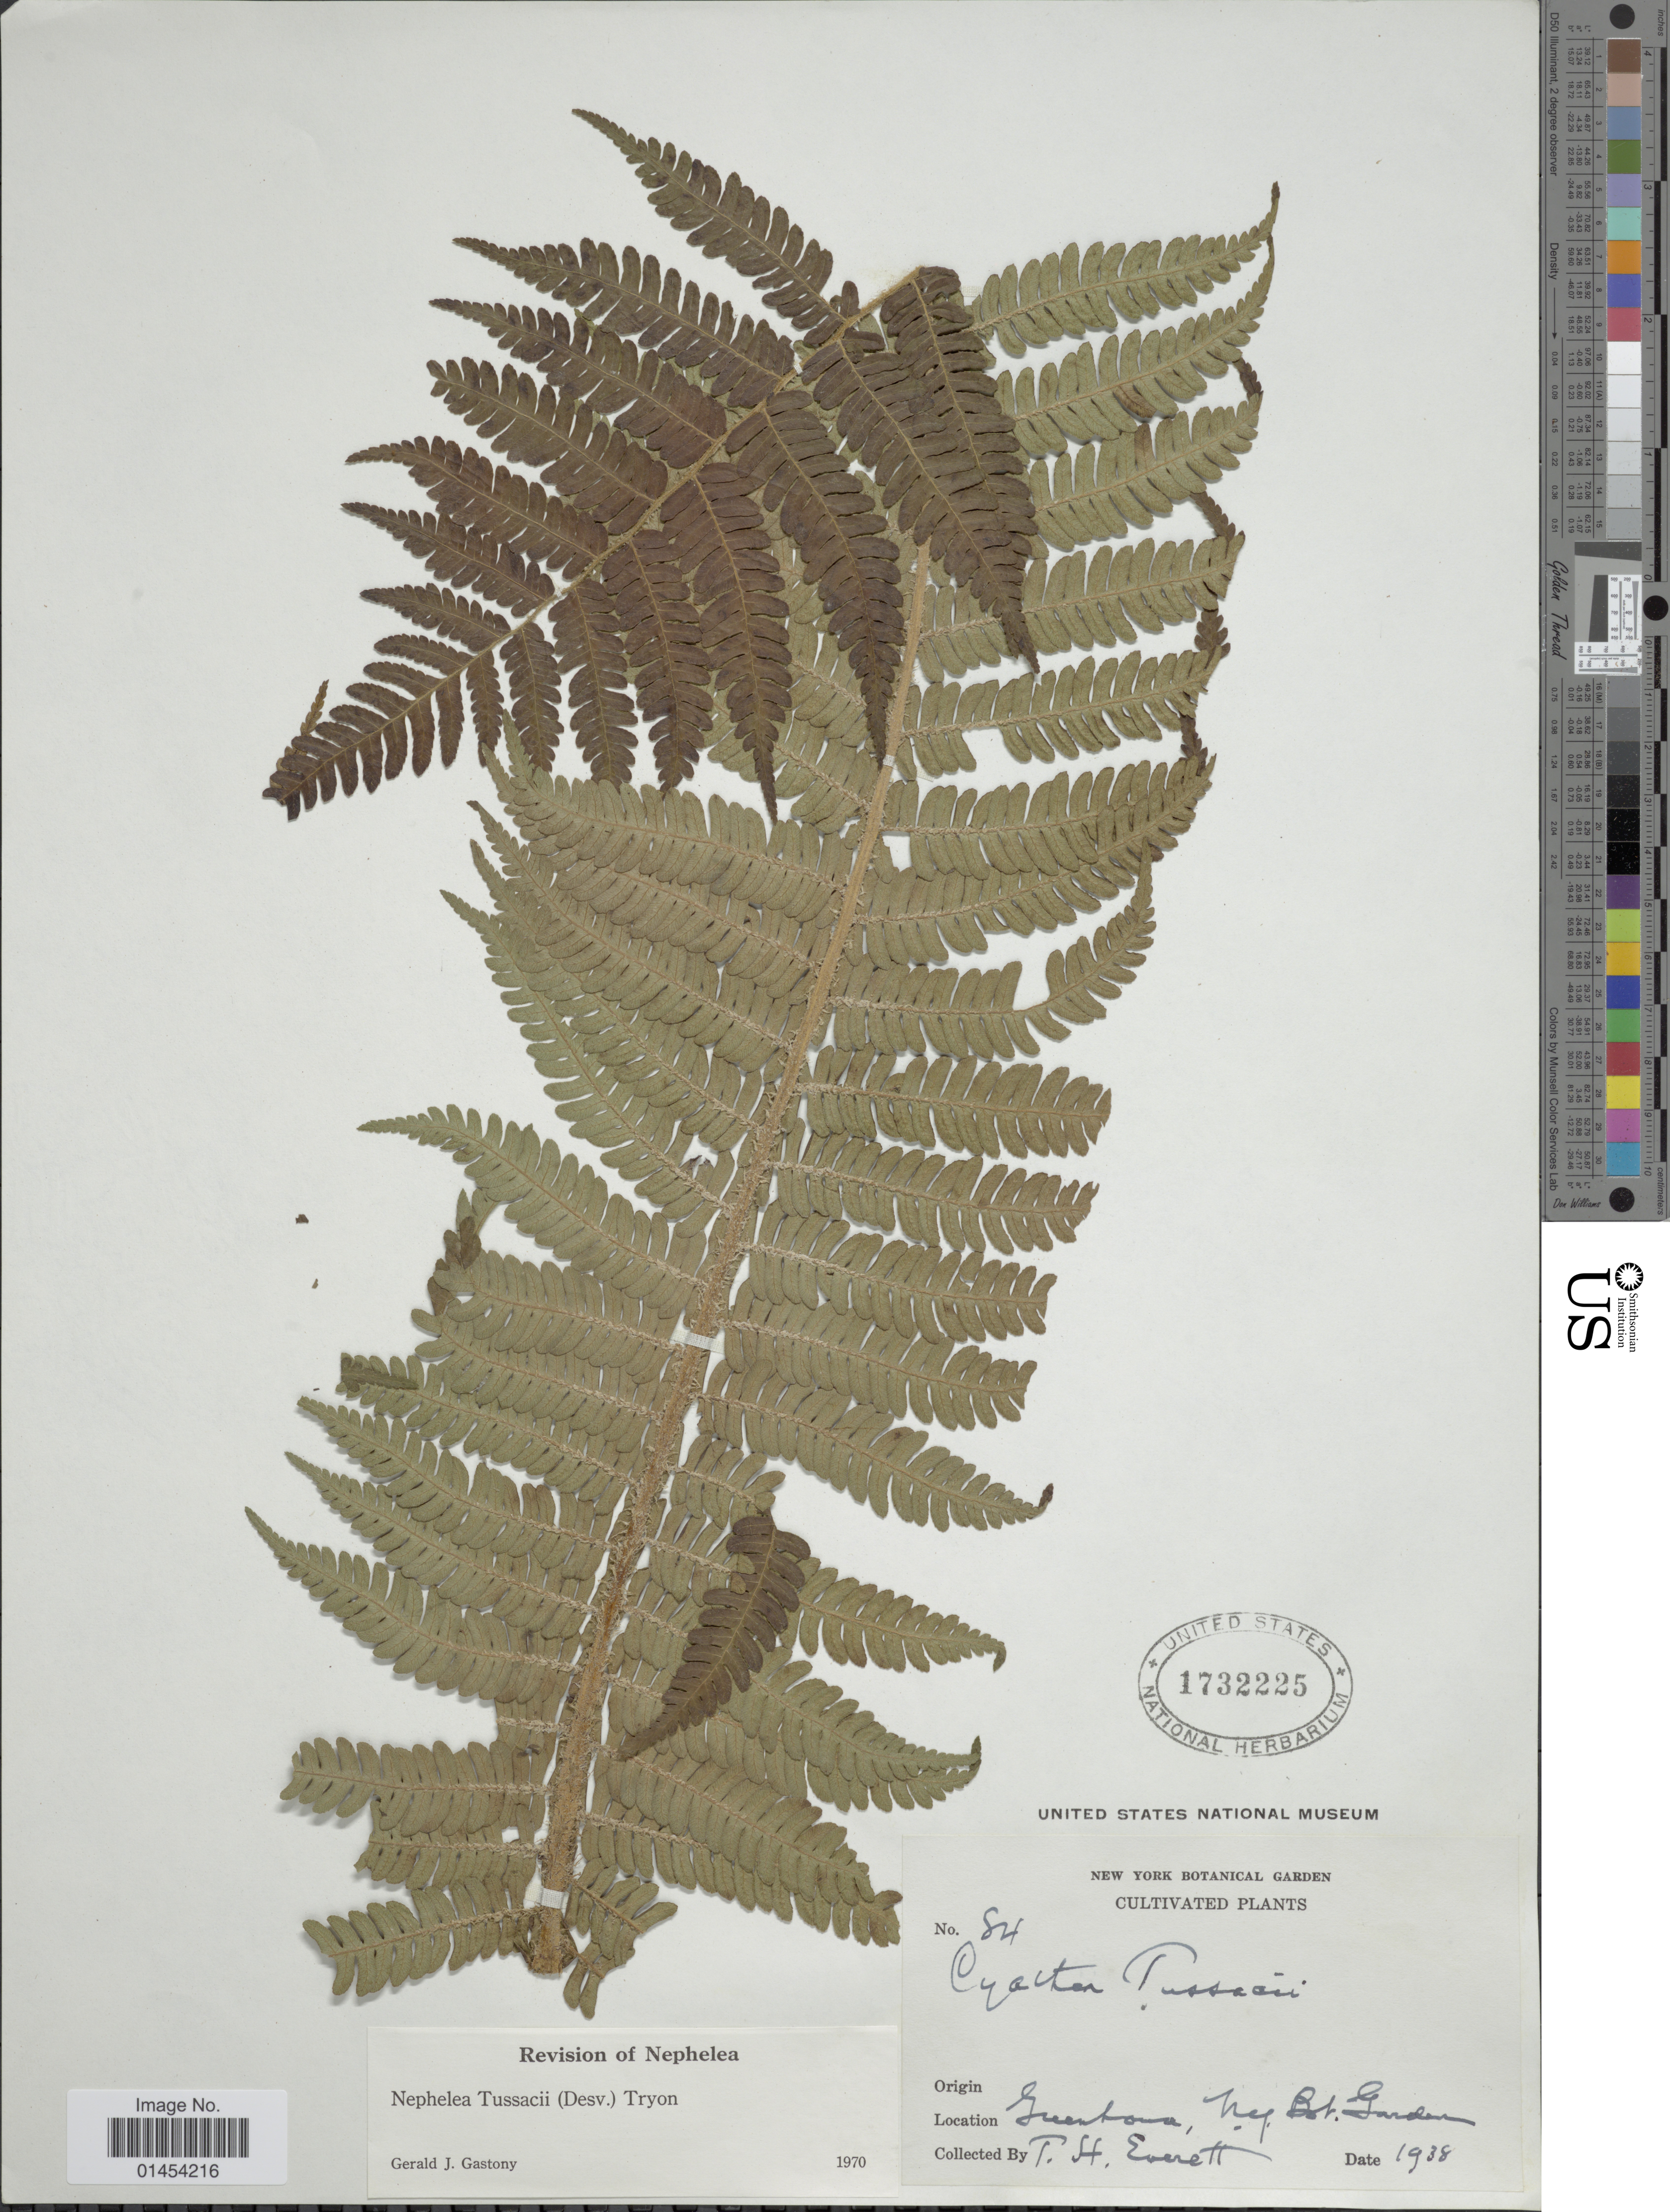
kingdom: Plantae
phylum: Tracheophyta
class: Polypodiopsida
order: Cyatheales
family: Cyatheaceae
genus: Alsophila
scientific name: Alsophila tussacii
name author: (Desv.) D.S. Conant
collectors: T. Everett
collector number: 84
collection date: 1938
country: United States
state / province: New York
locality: Greenhouse, NY. Bot. Garden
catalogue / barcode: US 1732225